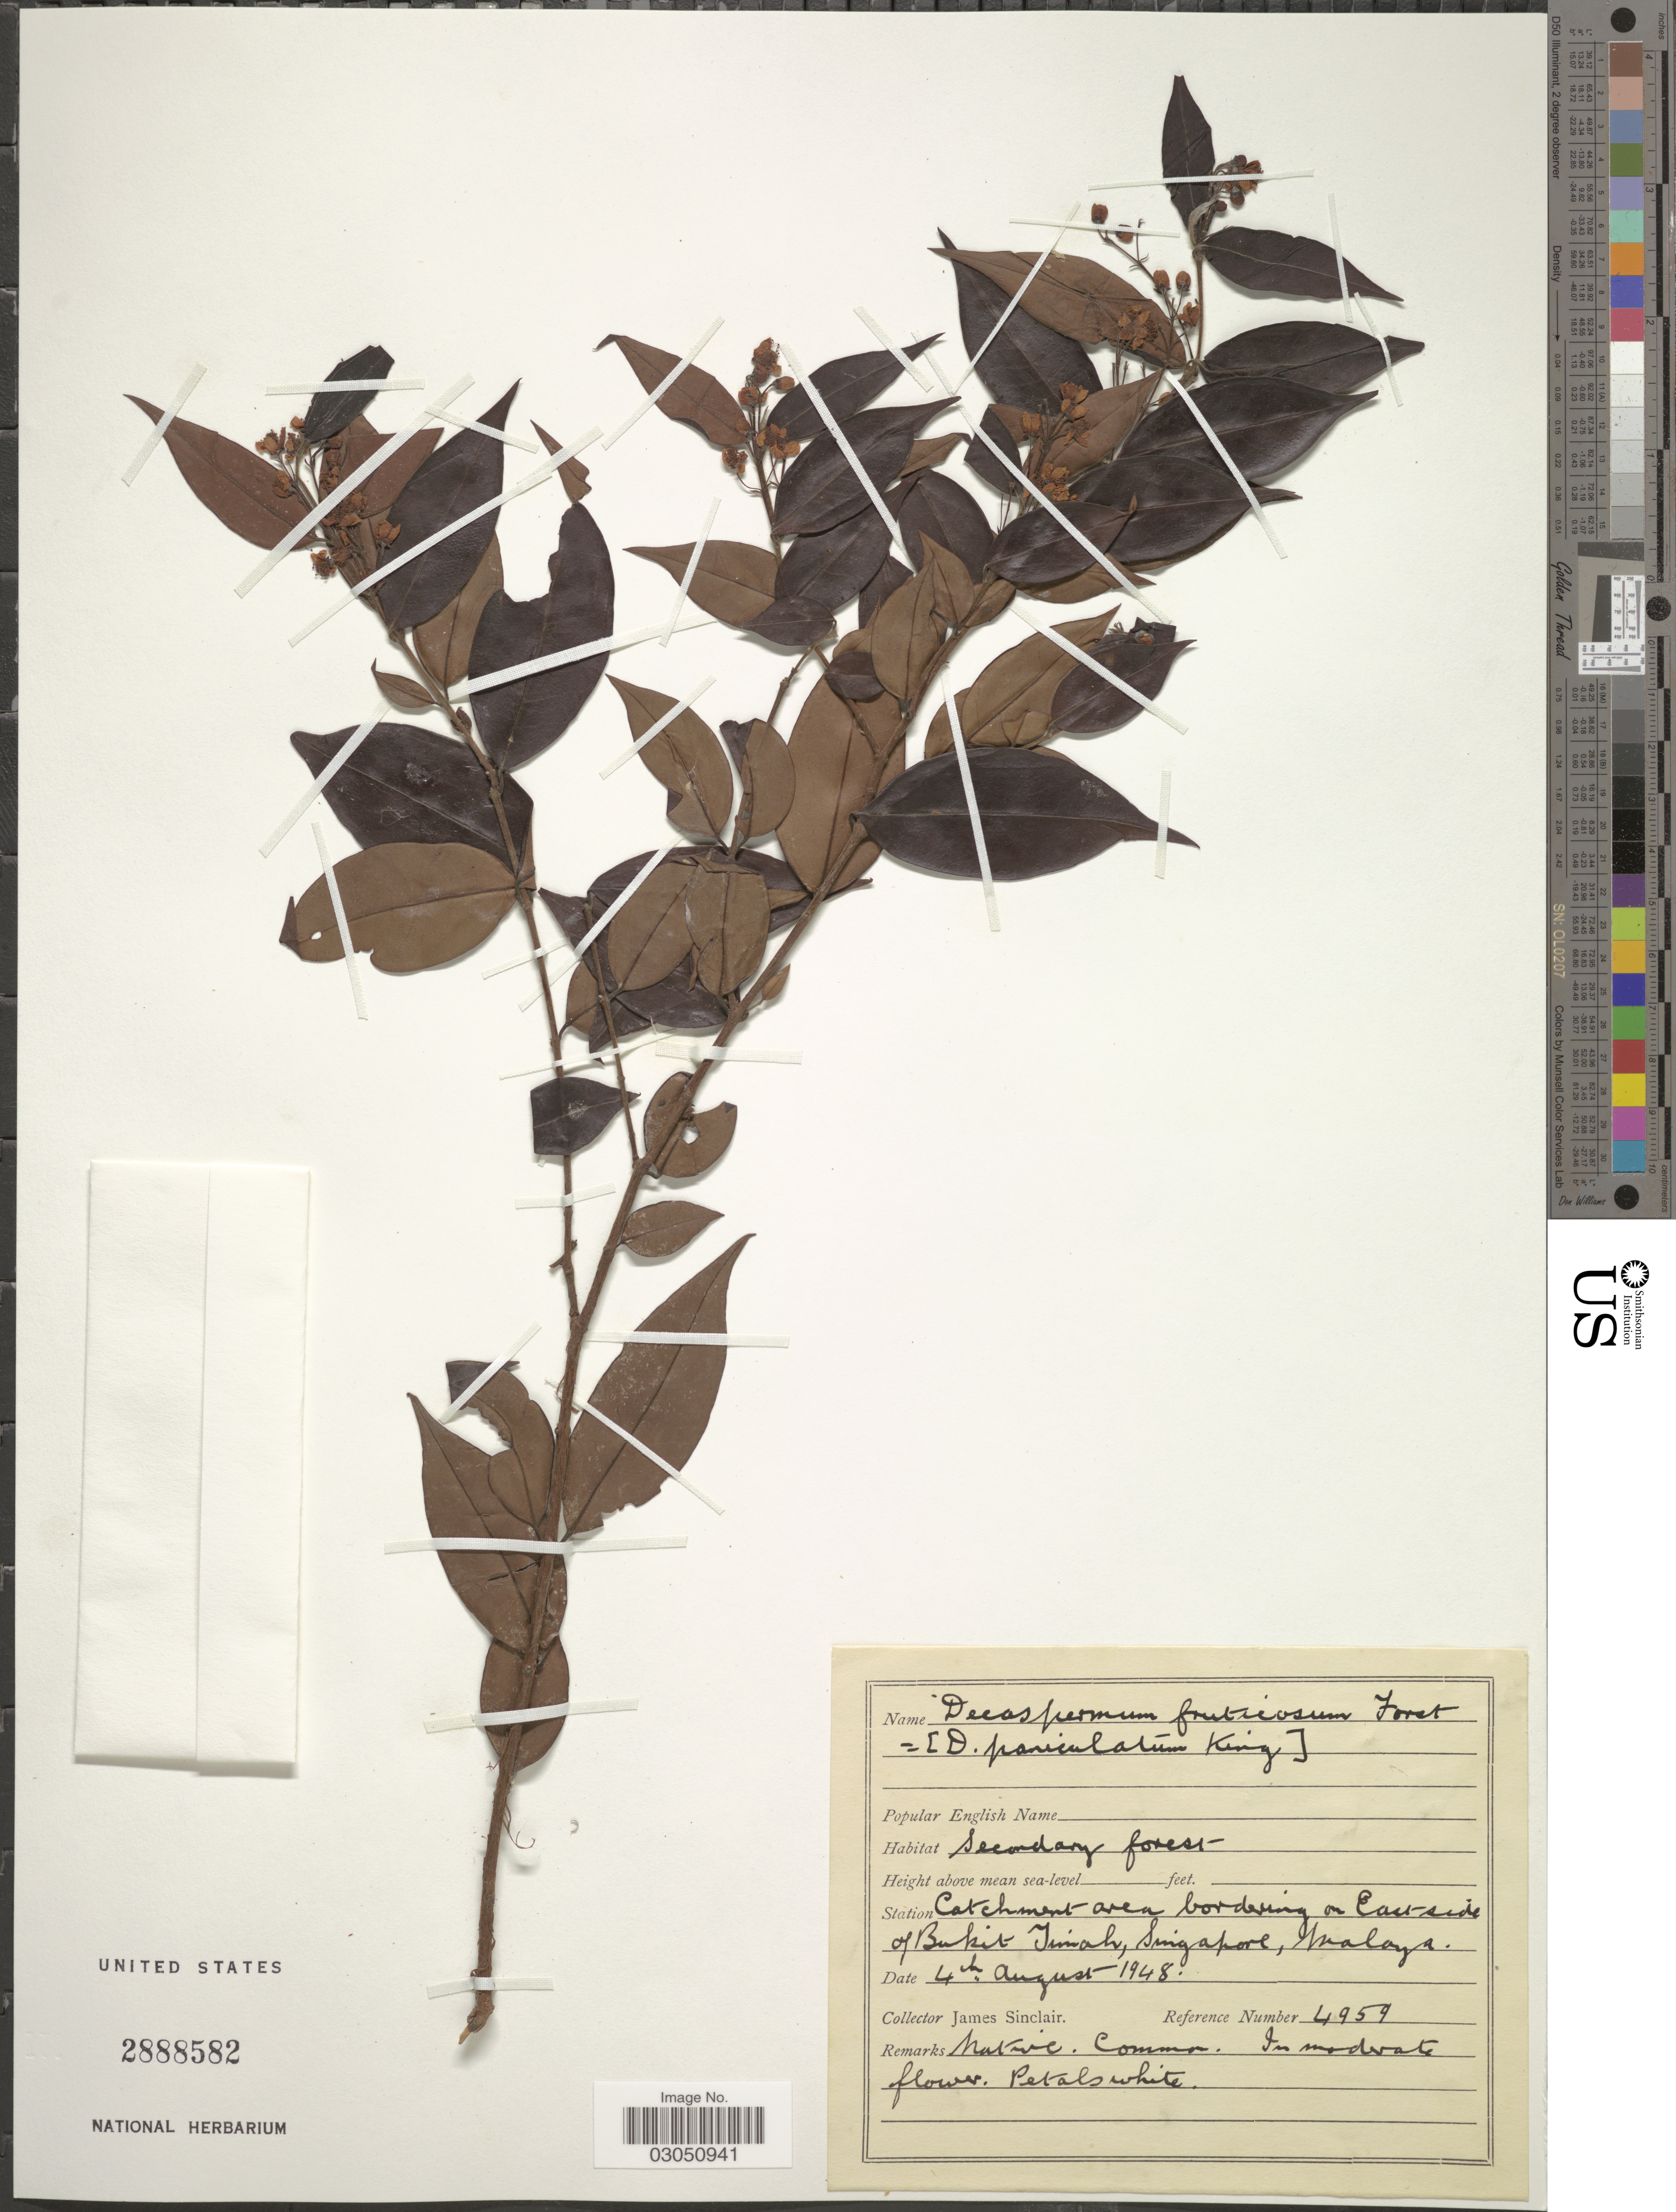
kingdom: Plantae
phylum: Tracheophyta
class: Magnoliopsida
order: Myrtales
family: Myrtaceae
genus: Decaspermum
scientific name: Decaspermum gracilentum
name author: (Hance) Merr. & L.M. Perry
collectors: J. Sinclair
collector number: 4959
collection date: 1948-08-04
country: Singapore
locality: Station Catchment area bordering on East side of Bukit Timah, Singapore, Malaya.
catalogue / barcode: US 2888582